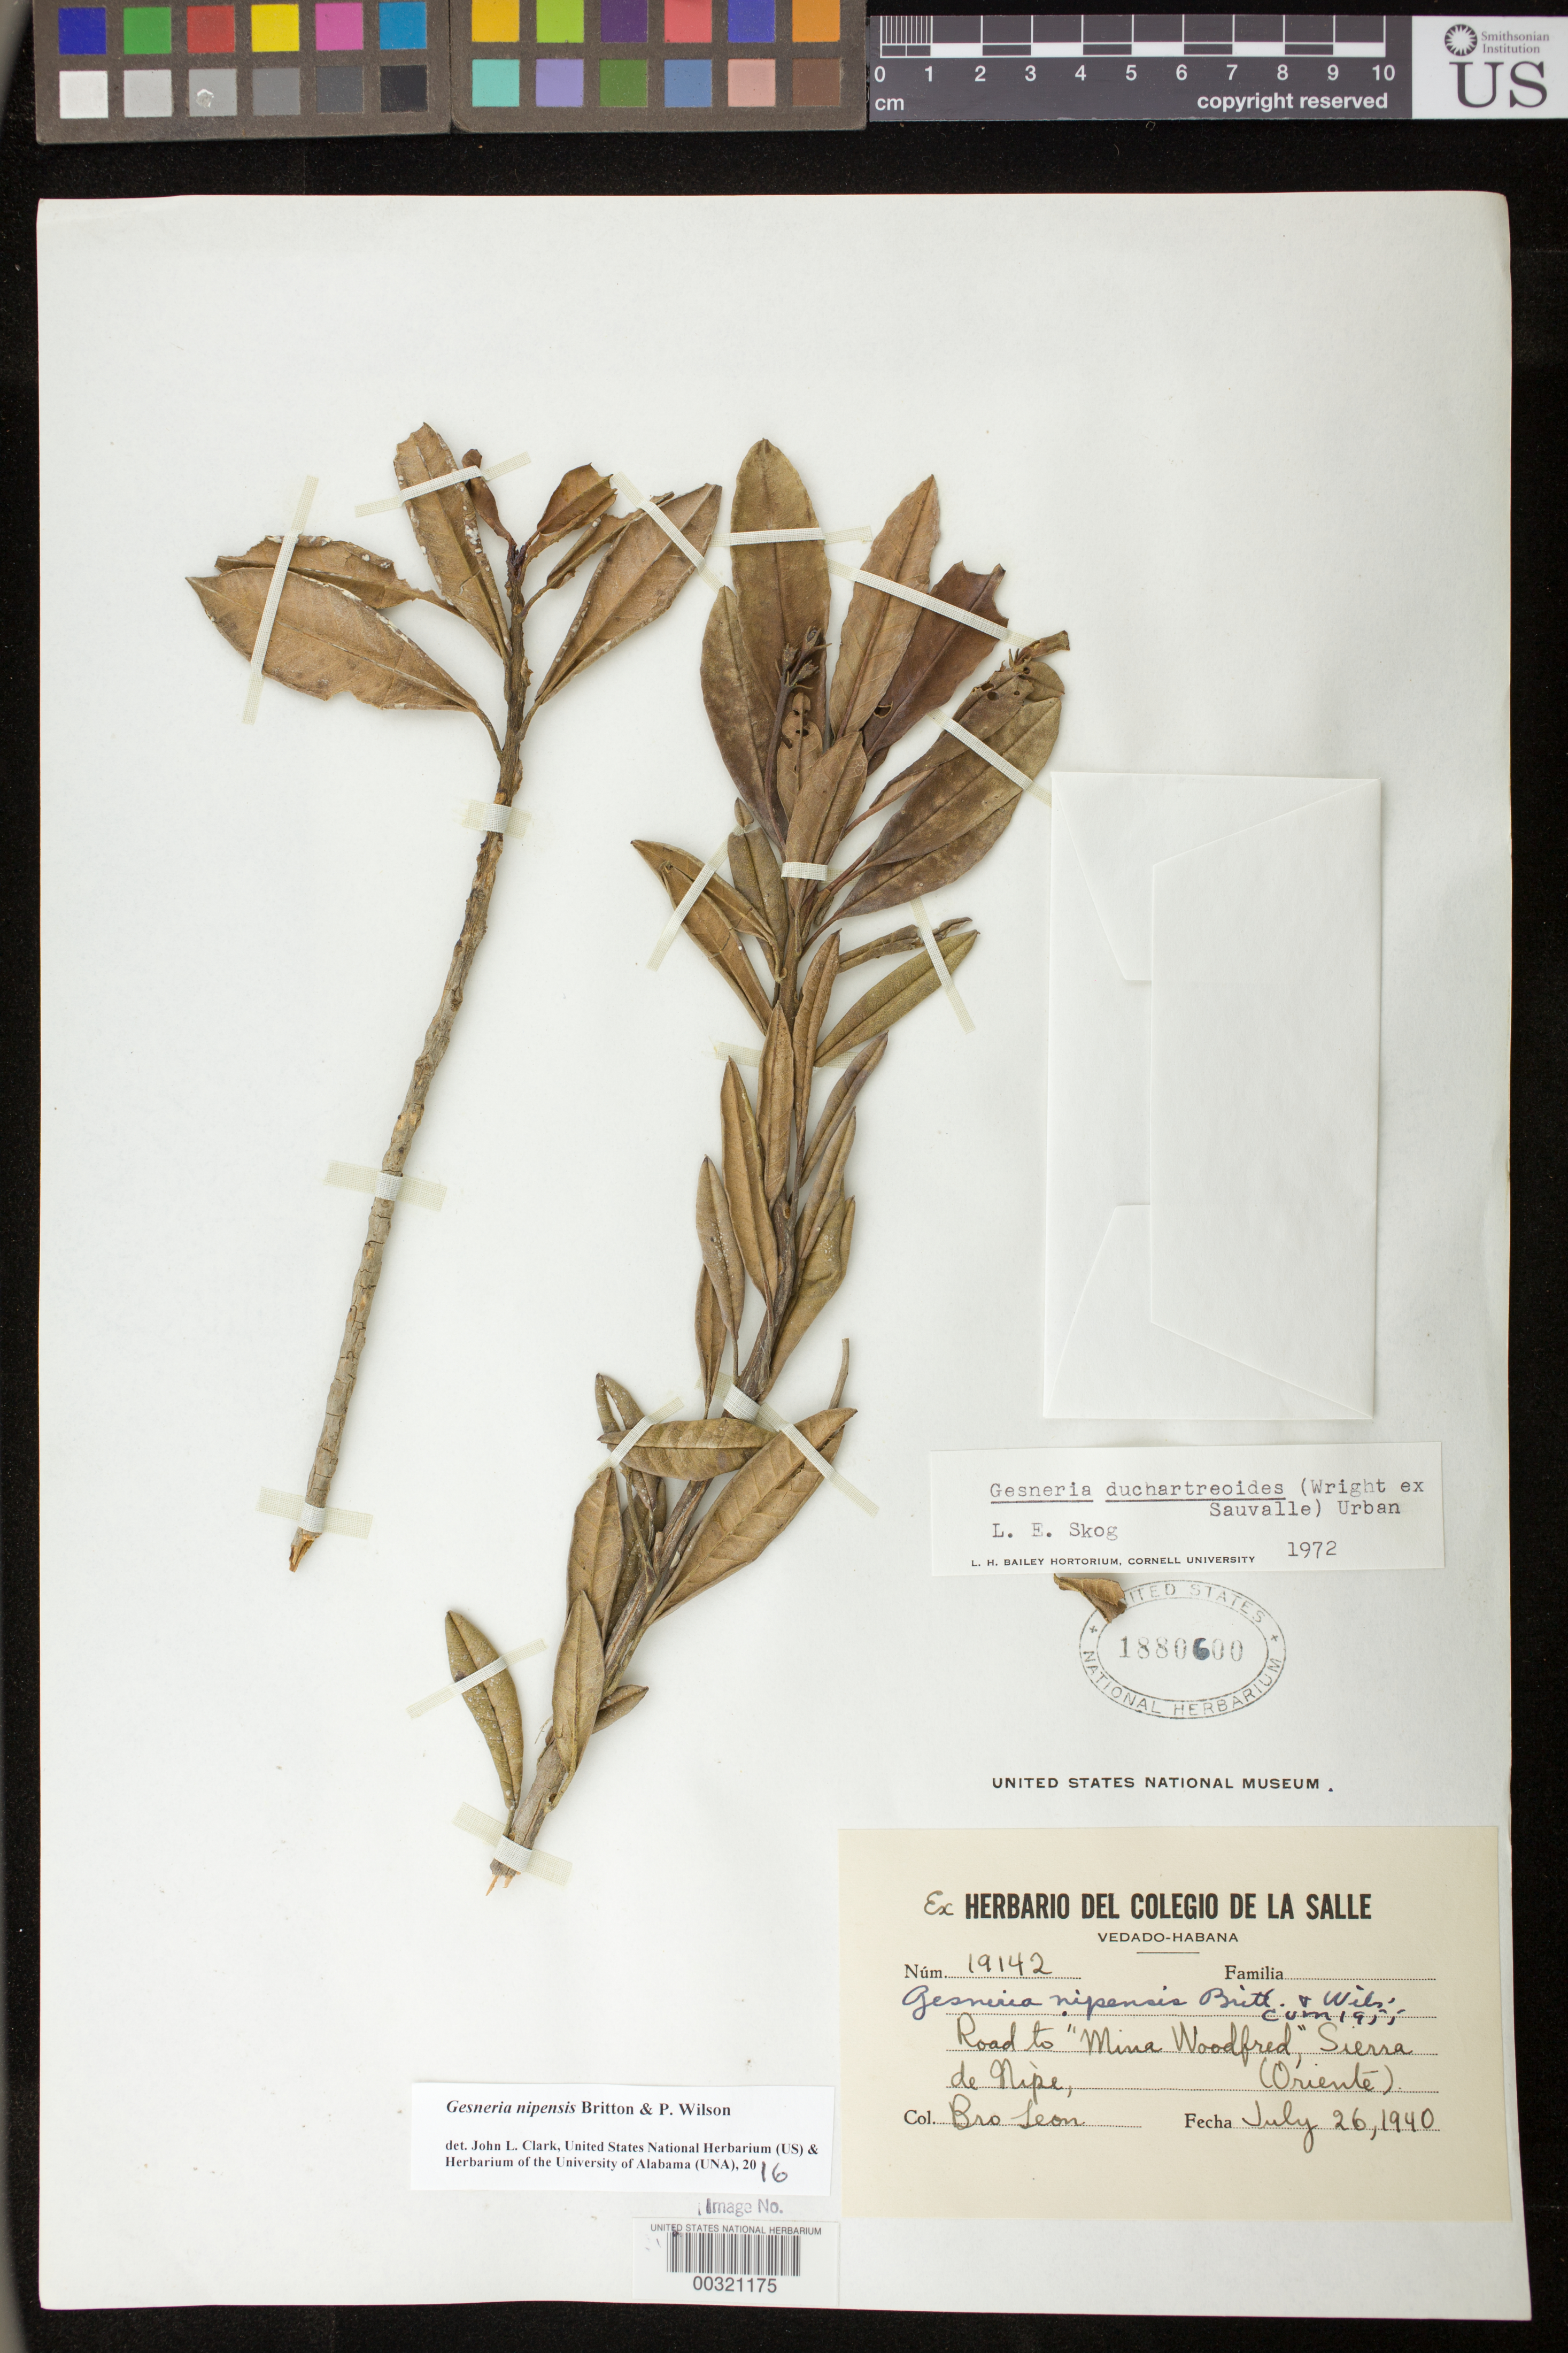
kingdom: Plantae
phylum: Tracheophyta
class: Magnoliopsida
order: Lamiales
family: Gesneriaceae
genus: Gesneria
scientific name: Gesneria nipensis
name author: Britton & P. Wilson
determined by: Clark, J. L., (SEL), The Marie Selby Botanical Garden (UNITED STATES)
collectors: F. Leon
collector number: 19142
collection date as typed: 26 Jul 1940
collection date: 1940-07-26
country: Cuba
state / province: Oriente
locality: Road to "Mina Woodfred", Sierra de Nipe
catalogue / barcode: US 1880600